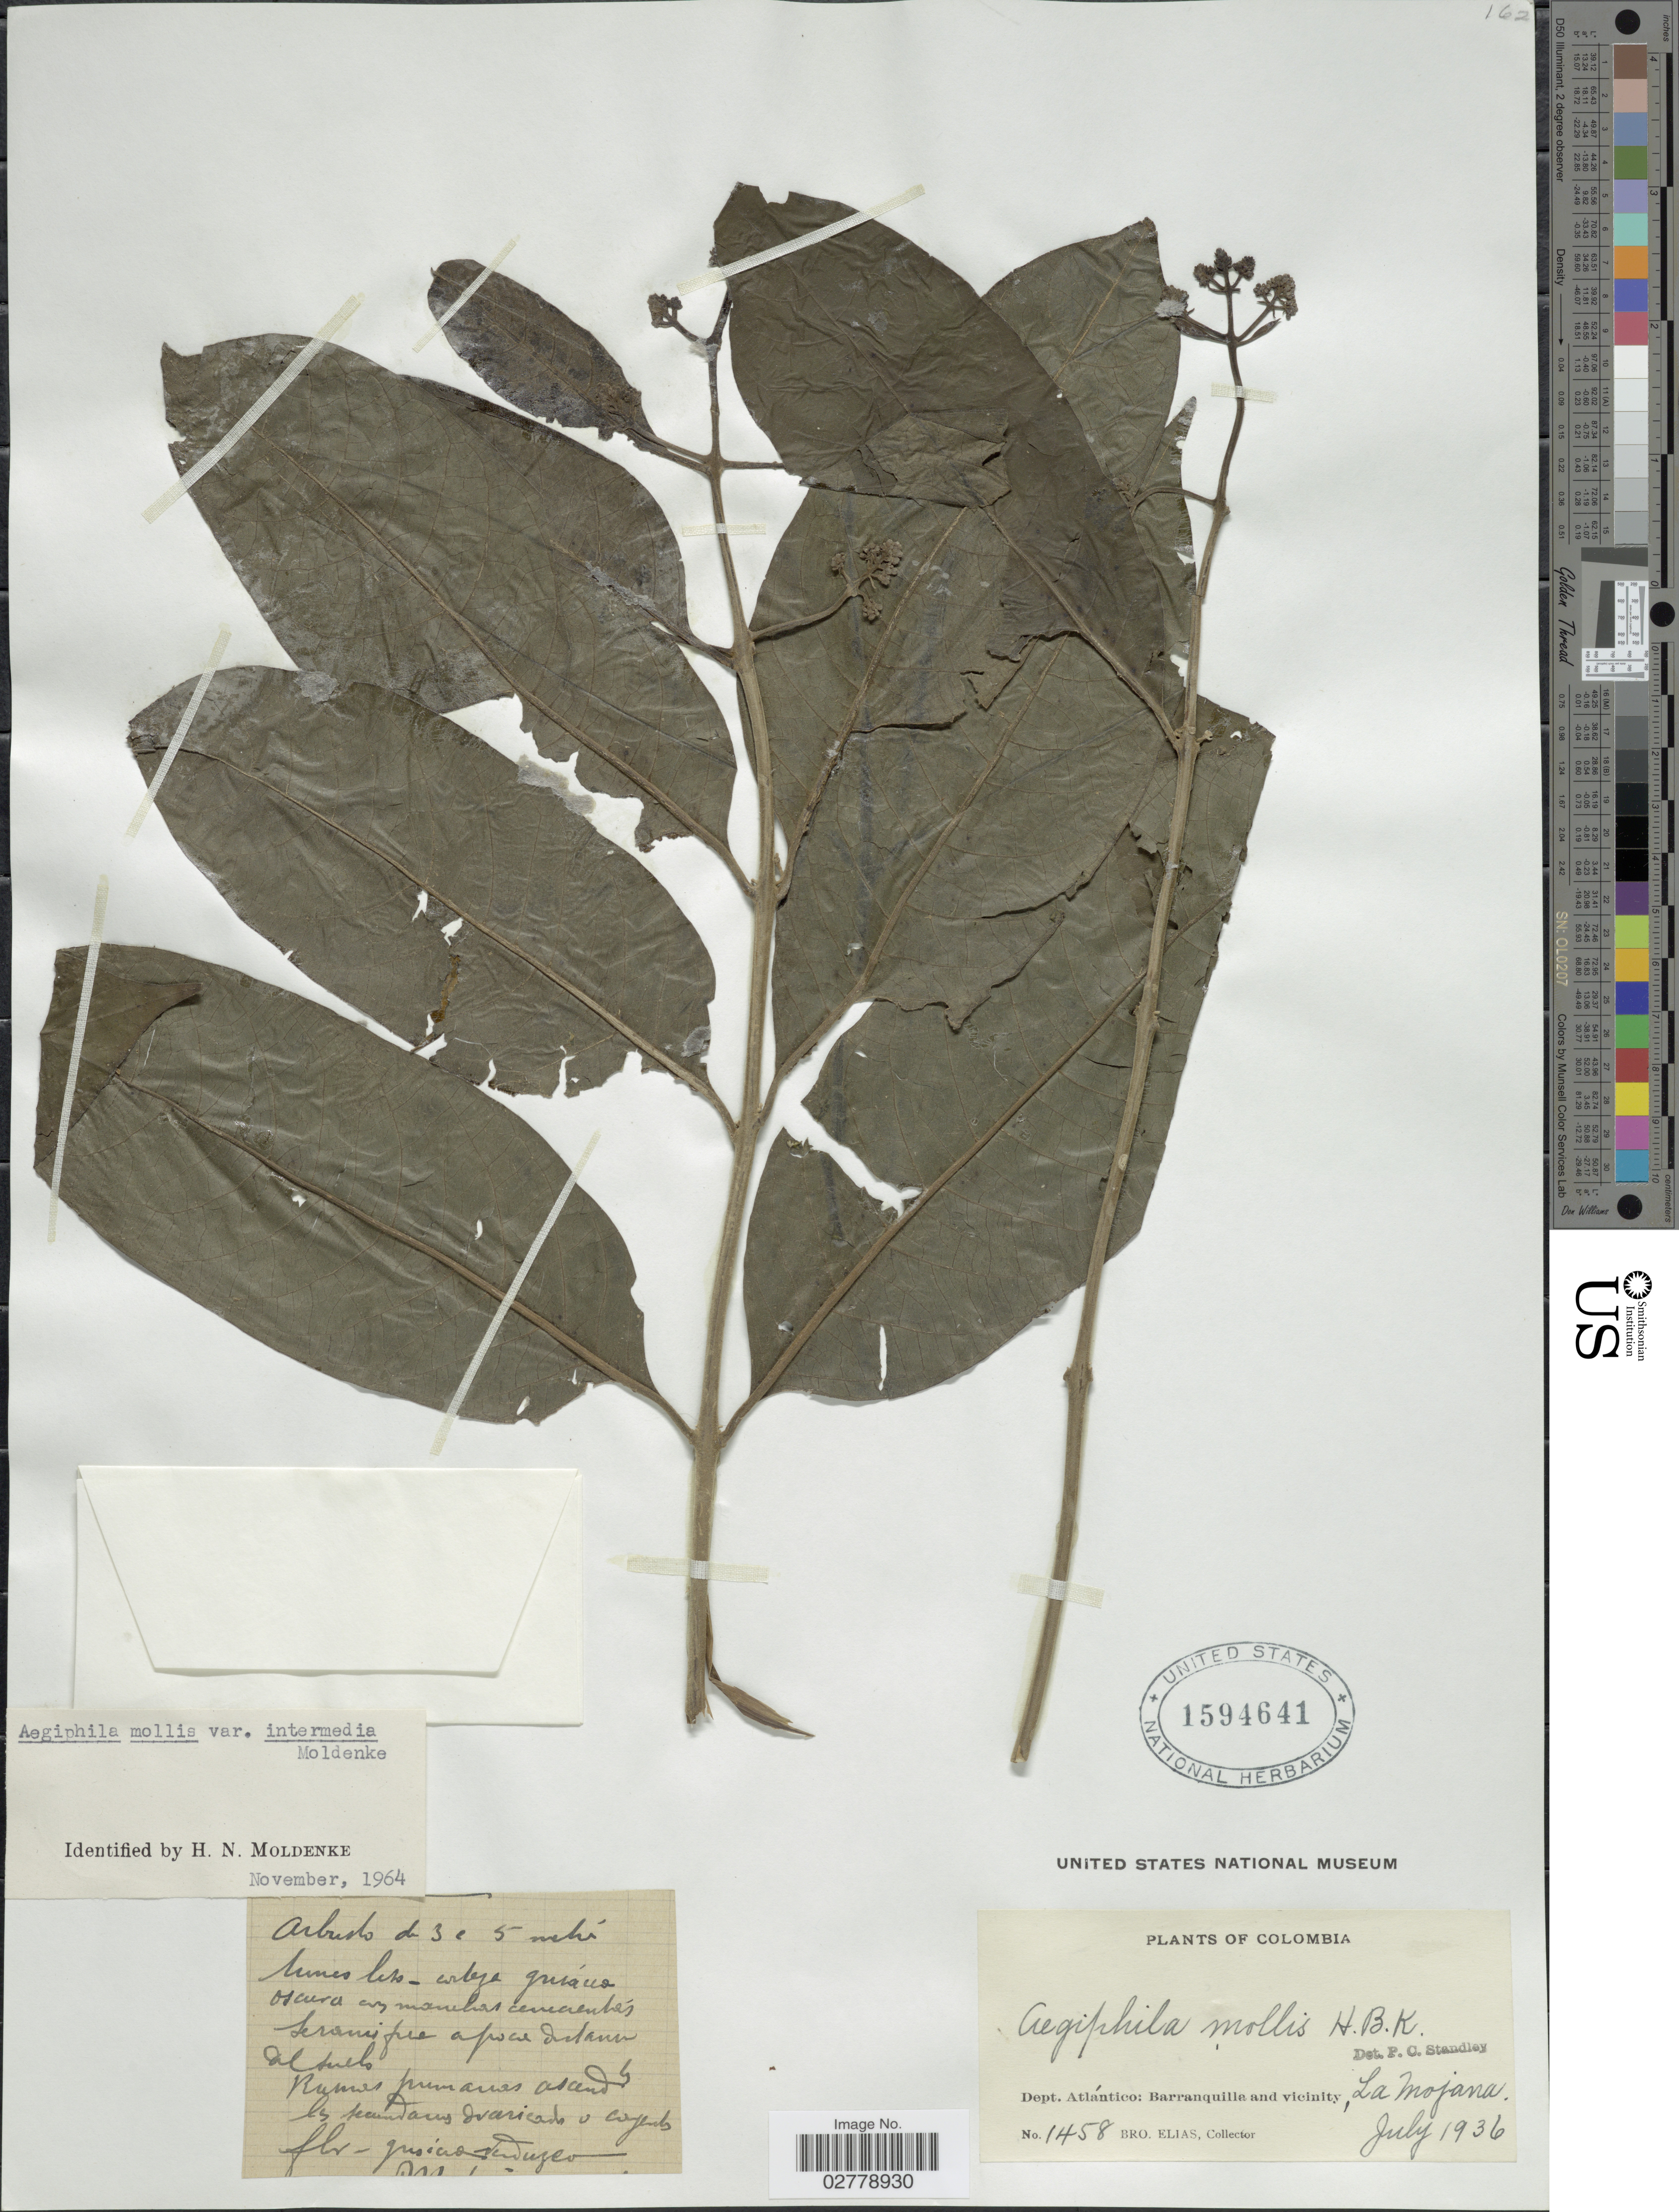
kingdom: Plantae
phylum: Tracheophyta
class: Magnoliopsida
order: Lamiales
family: Lamiaceae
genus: Aegiphila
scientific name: Aegiphila mollis var. intermedia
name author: Moldenke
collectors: Bro. Elias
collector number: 1458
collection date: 1936-07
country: Colombia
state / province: Atlántico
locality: Barranquilla and vicinity, La Mojana.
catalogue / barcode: US 1594641